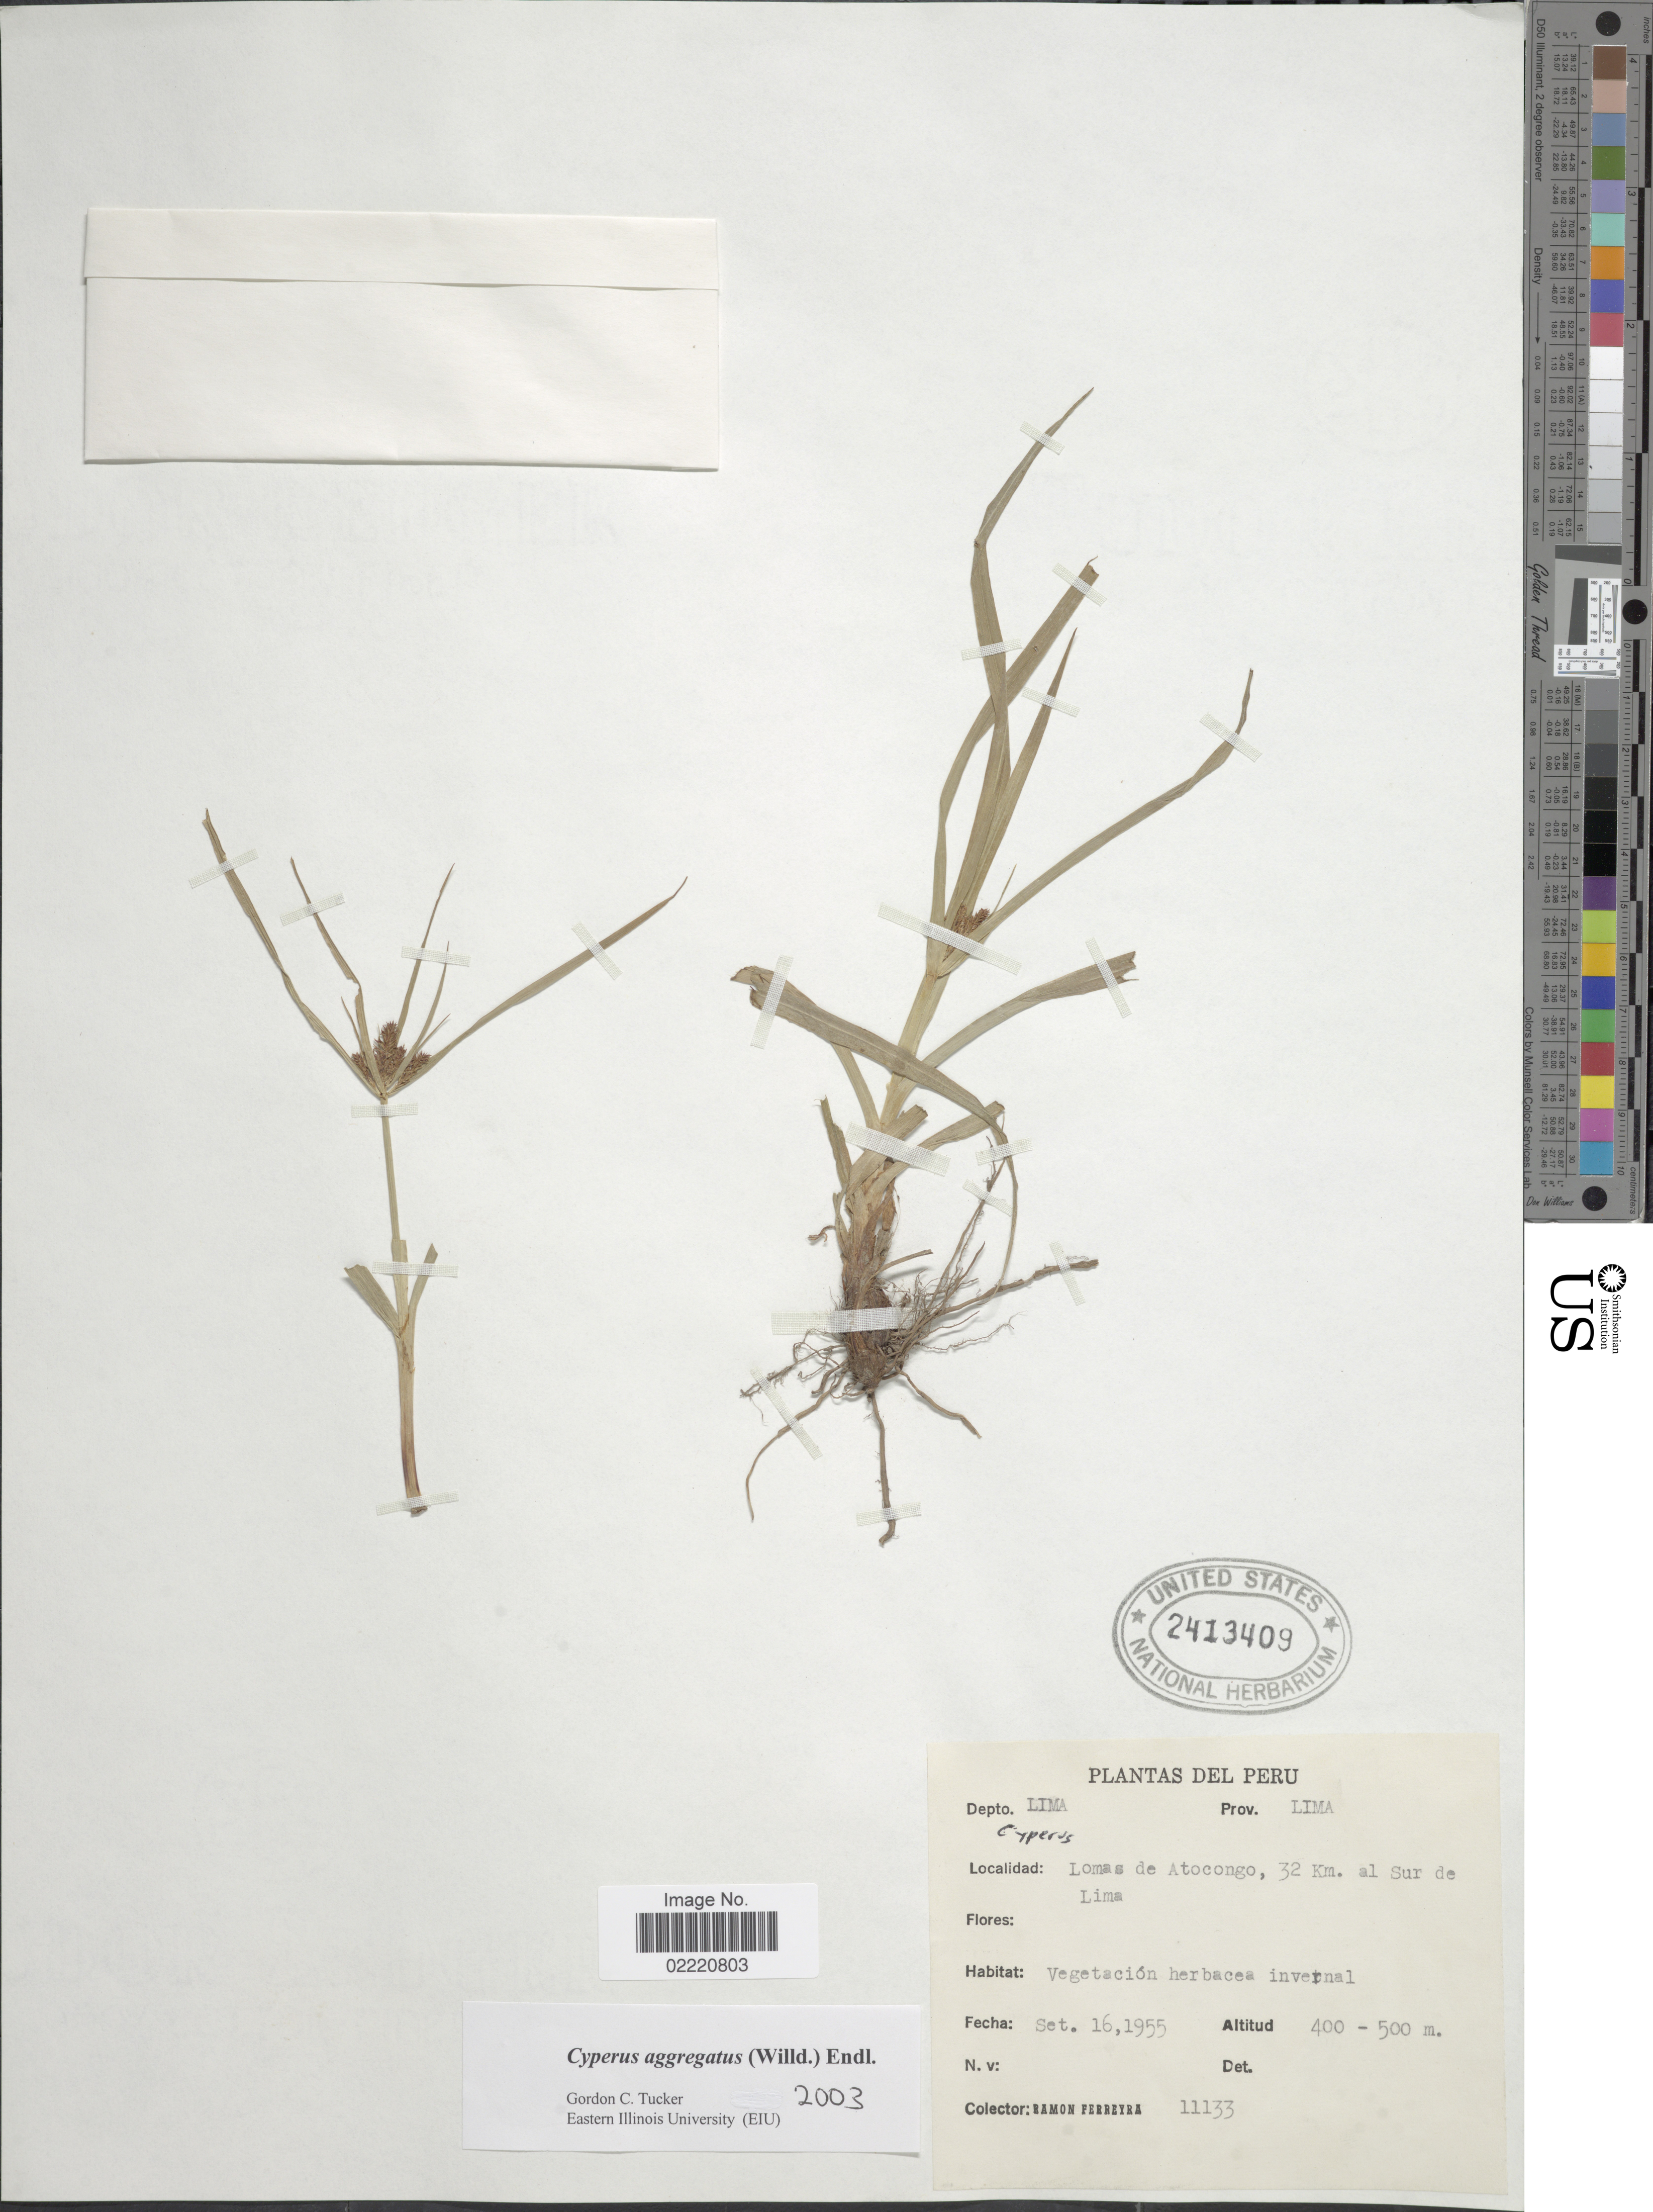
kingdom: Plantae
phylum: Tracheophyta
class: Liliopsida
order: Poales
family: Cyperaceae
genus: Cyperus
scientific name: Cyperus aggregatus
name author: (Willd.) Endl.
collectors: R. A. Ferreyra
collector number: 11133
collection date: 1955-09-16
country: Peru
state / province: Lima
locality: Depto.: Lima, Prov. Lima, Lomas de Atocongo, 32 km. al Sur de Lima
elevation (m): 400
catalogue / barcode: US 2413409